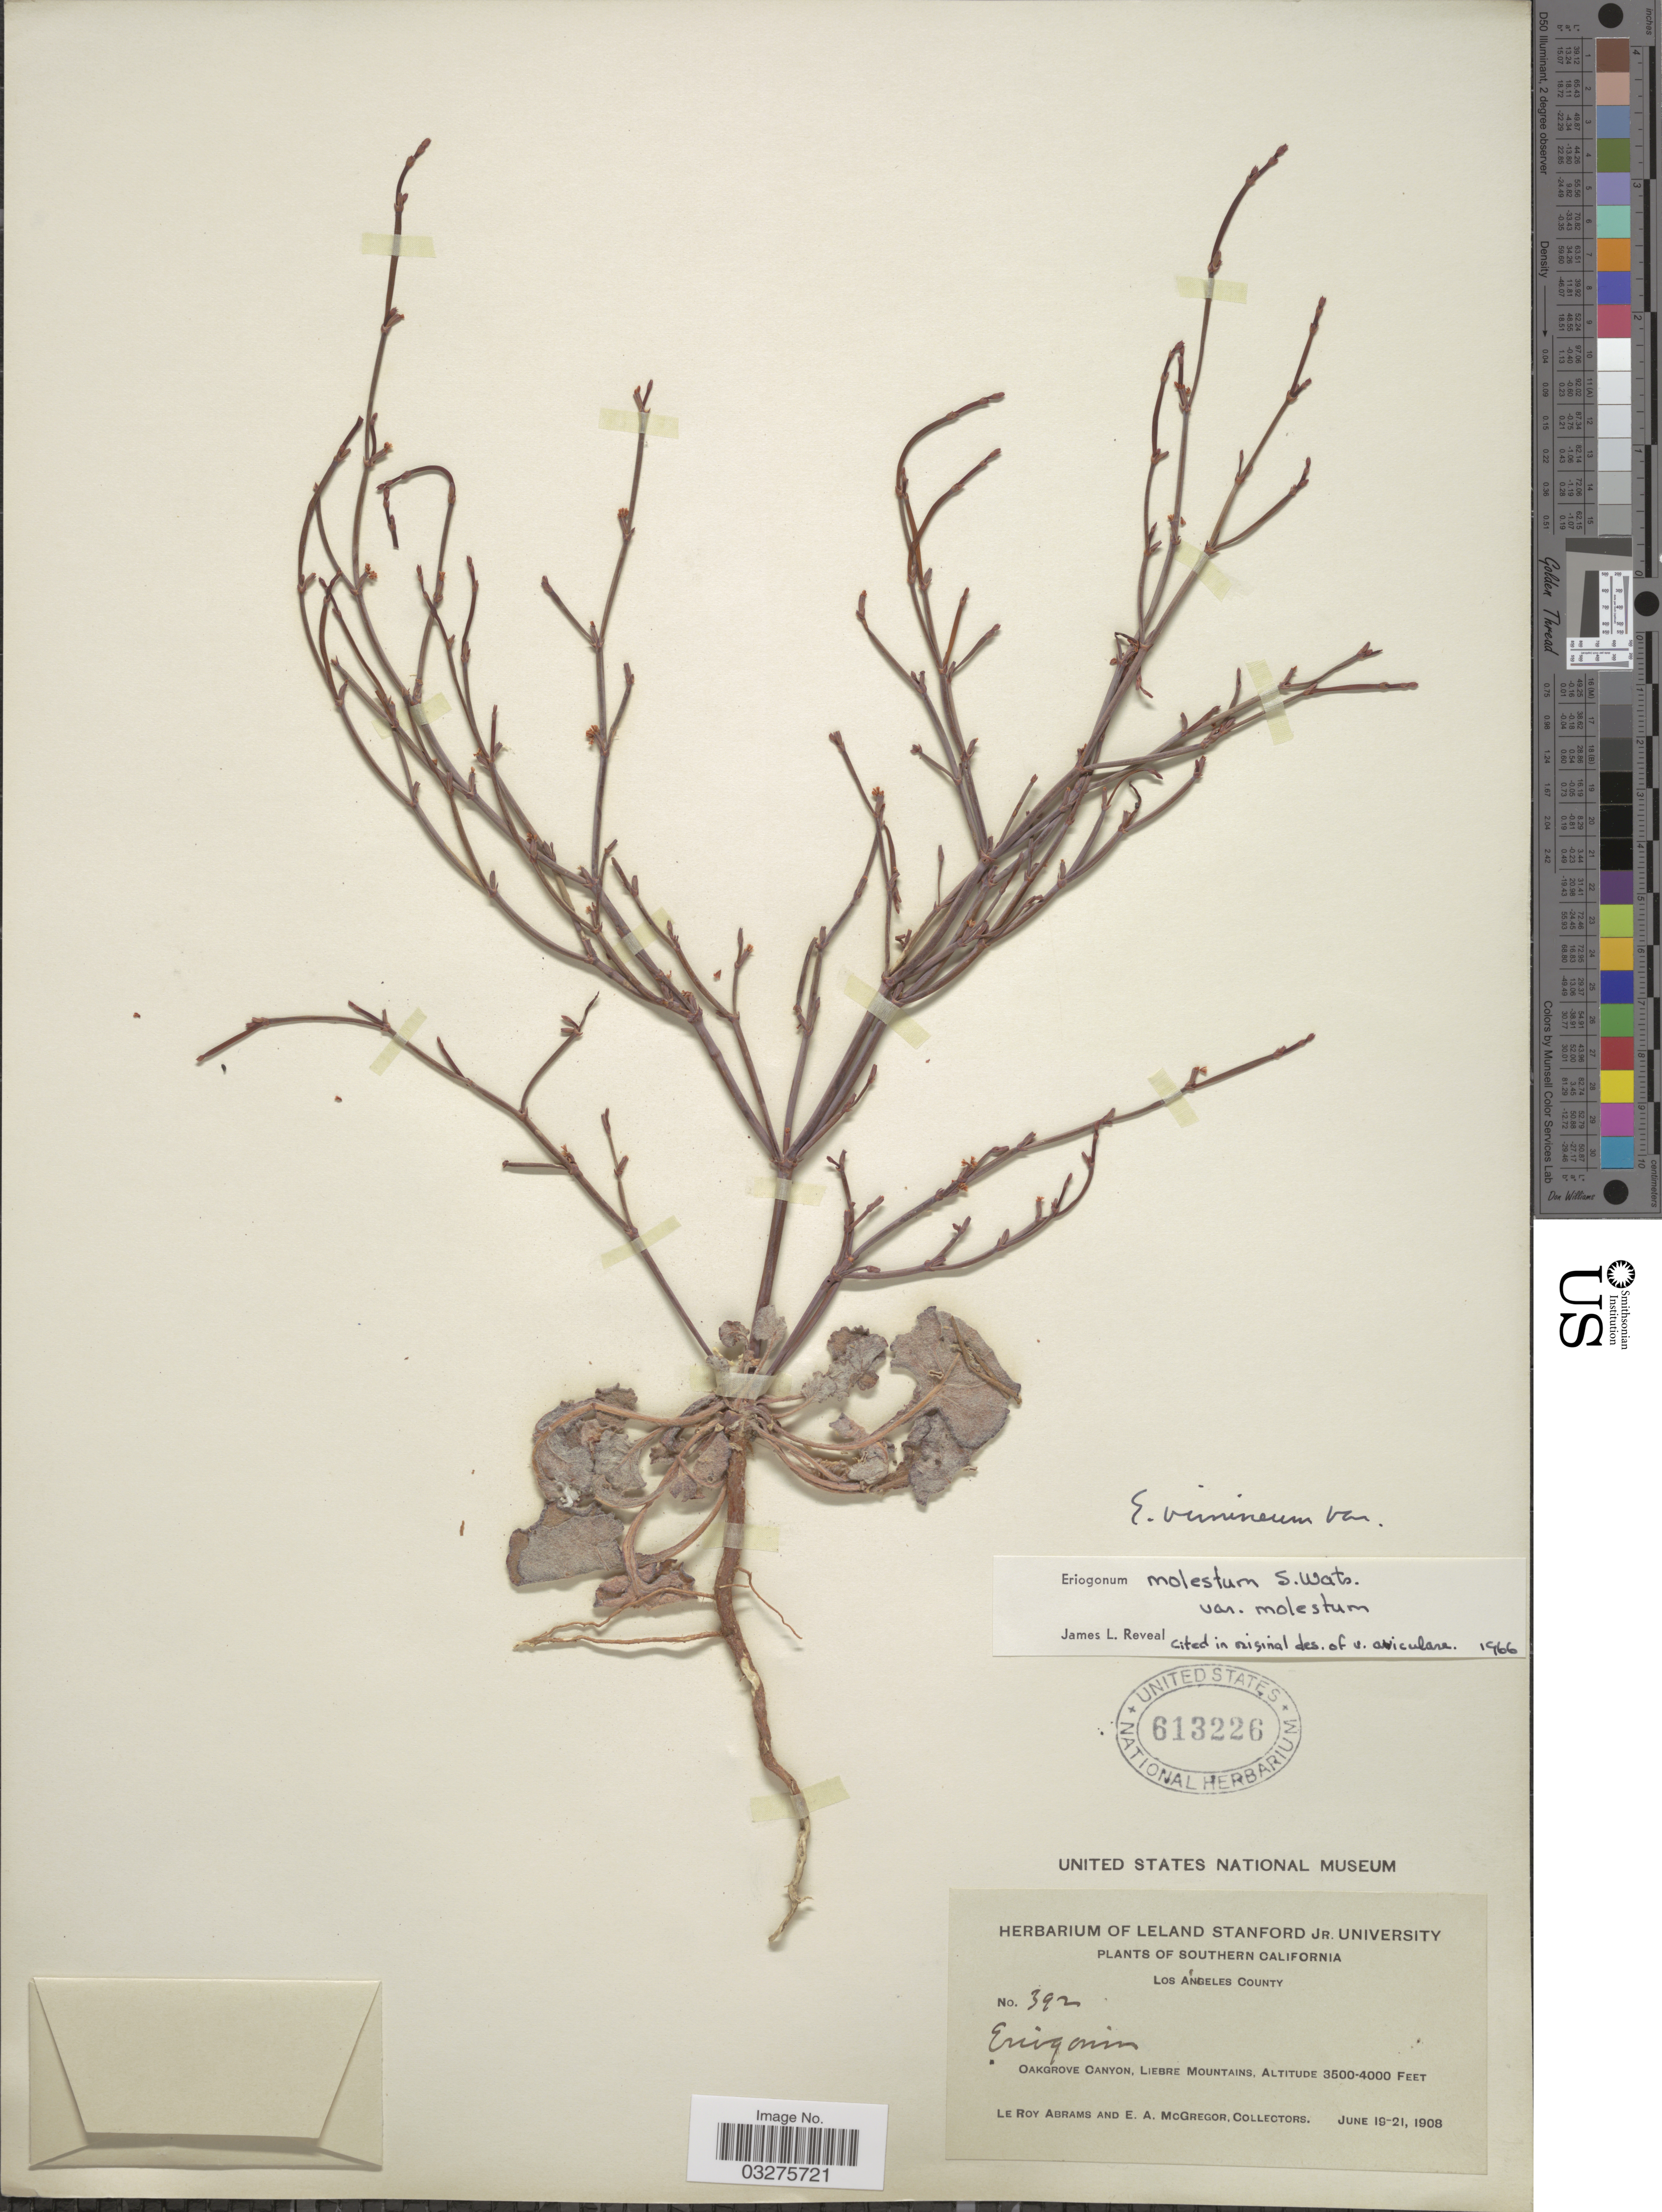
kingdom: Plantae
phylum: Tracheophyta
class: Magnoliopsida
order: Caryophyllales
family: Polygonaceae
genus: Eriogonum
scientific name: Eriogonum davidsonii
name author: Greene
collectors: L. Abrams & E. A. McGregor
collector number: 392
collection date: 1908-06-19/1908-06-21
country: United States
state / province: California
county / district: Los Angeles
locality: Southern California. Los Angeles County. Oakgrove Canyon, Liebre Mountains.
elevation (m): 1067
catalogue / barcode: US 613226